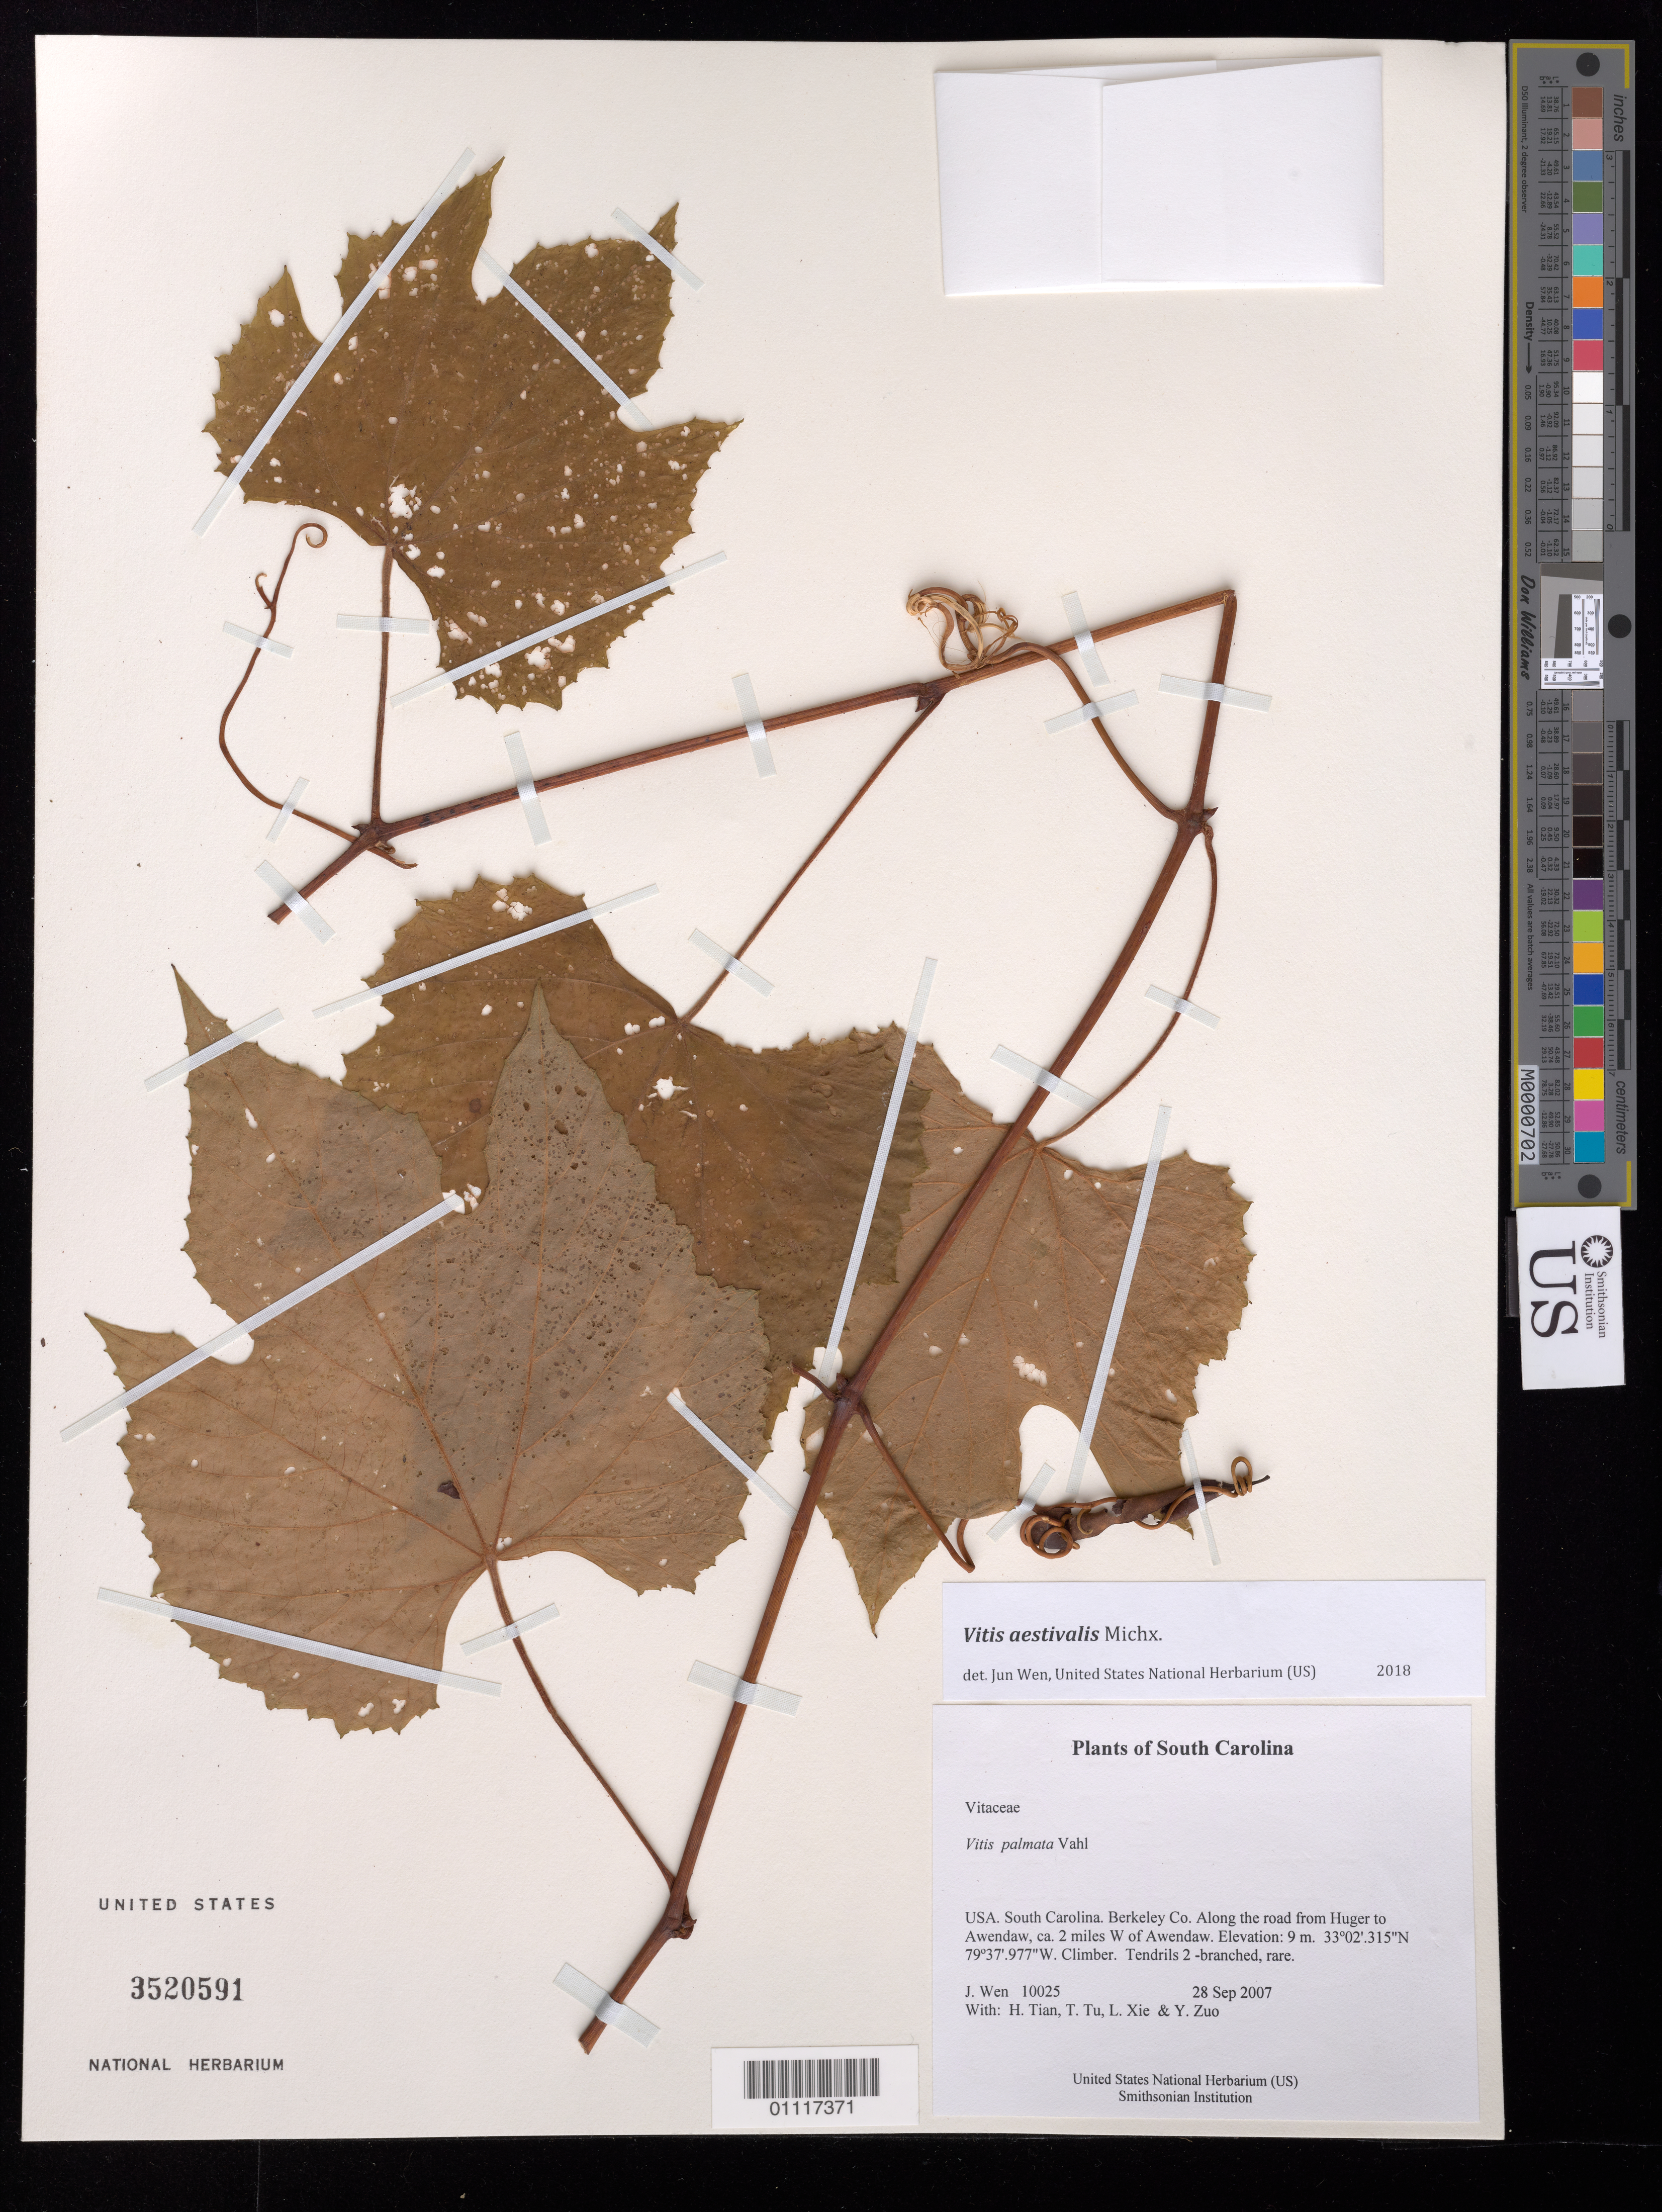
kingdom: Plantae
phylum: Tracheophyta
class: Magnoliopsida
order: Vitales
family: Vitaceae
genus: Vitis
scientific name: Vitis aestivalis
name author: Michx.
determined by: Wen, Jun, (BOT), Smithsonian Institution - National Museum of Natural History (UNITED STATES)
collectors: J. Wen, H. Tian, T. Tu, L. Xie & Y. Zuo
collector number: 10025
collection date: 2007-09-28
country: United States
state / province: South Carolina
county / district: Berkeley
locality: Along the road from Huger to Awendaw, ca. 2 miles W of Awendaw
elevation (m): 9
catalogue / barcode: US 3520591